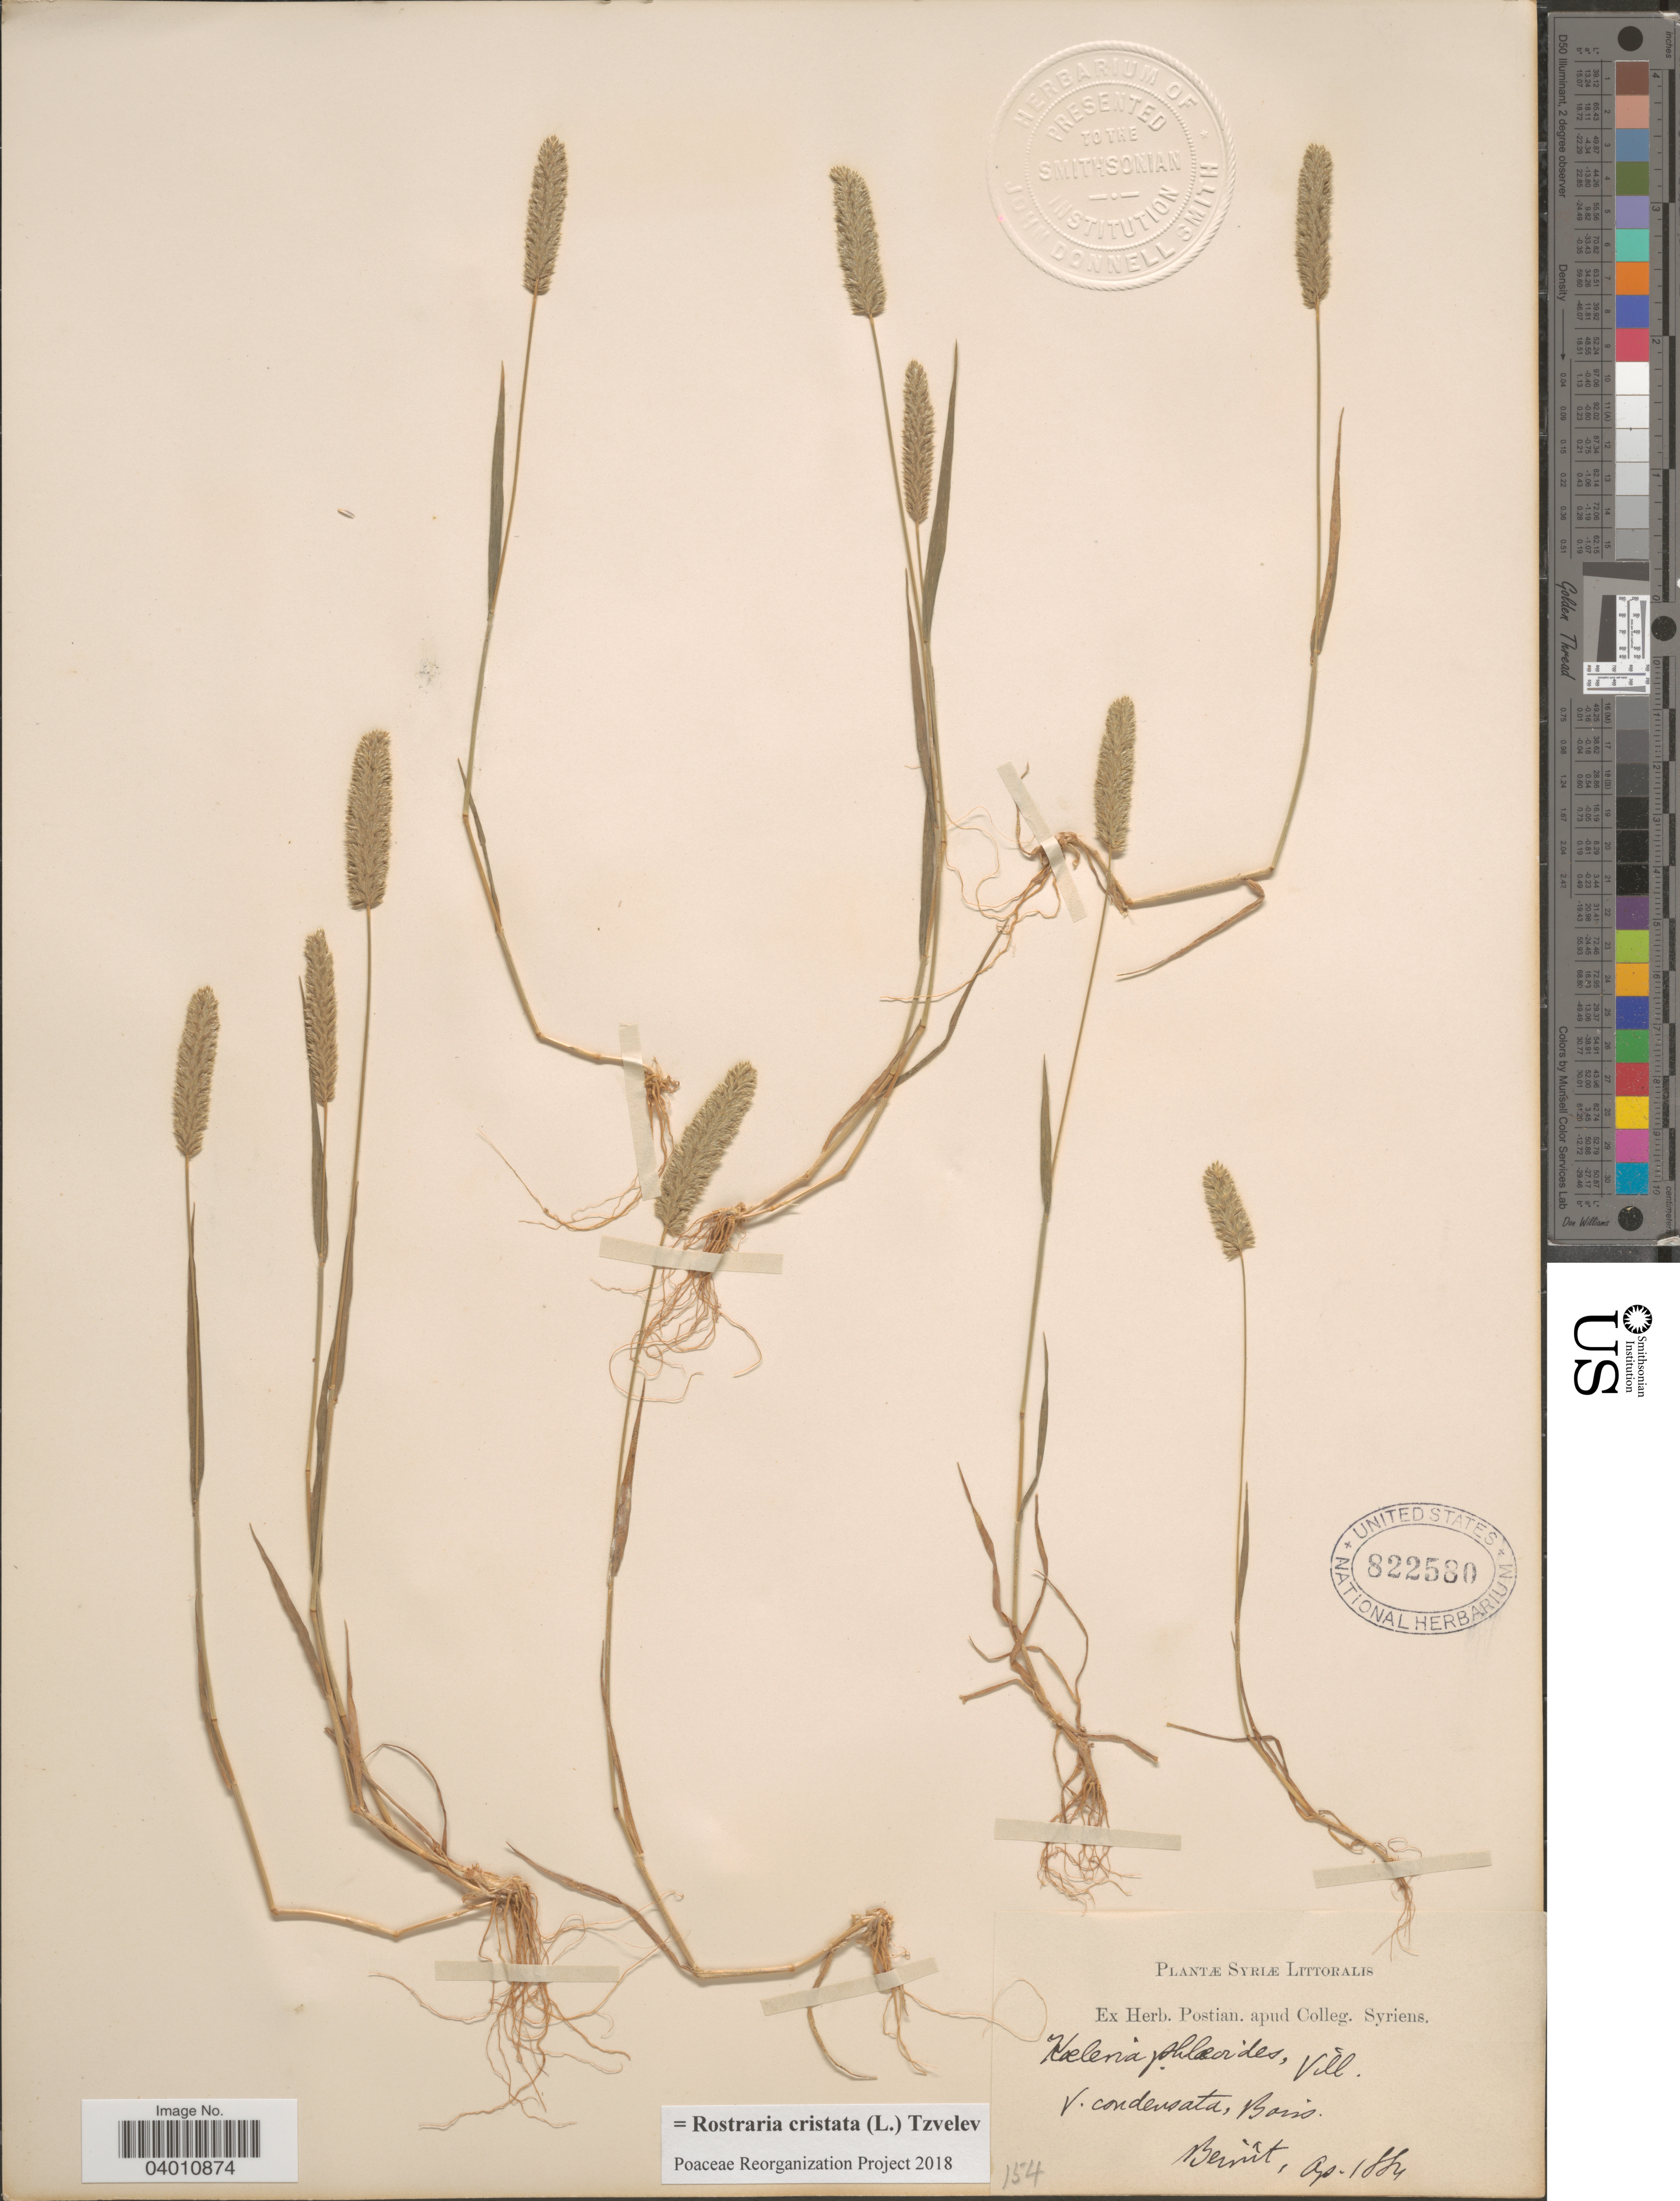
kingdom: Plantae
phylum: Tracheophyta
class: Liliopsida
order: Poales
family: Poaceae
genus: Rostraria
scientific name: Rostraria cristata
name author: (L.) Tzvelev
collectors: Ex herb. Postian. apud Colleg. Syriens.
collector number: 154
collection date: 1884-04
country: Lebanon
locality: Beirut.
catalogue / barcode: US 822580